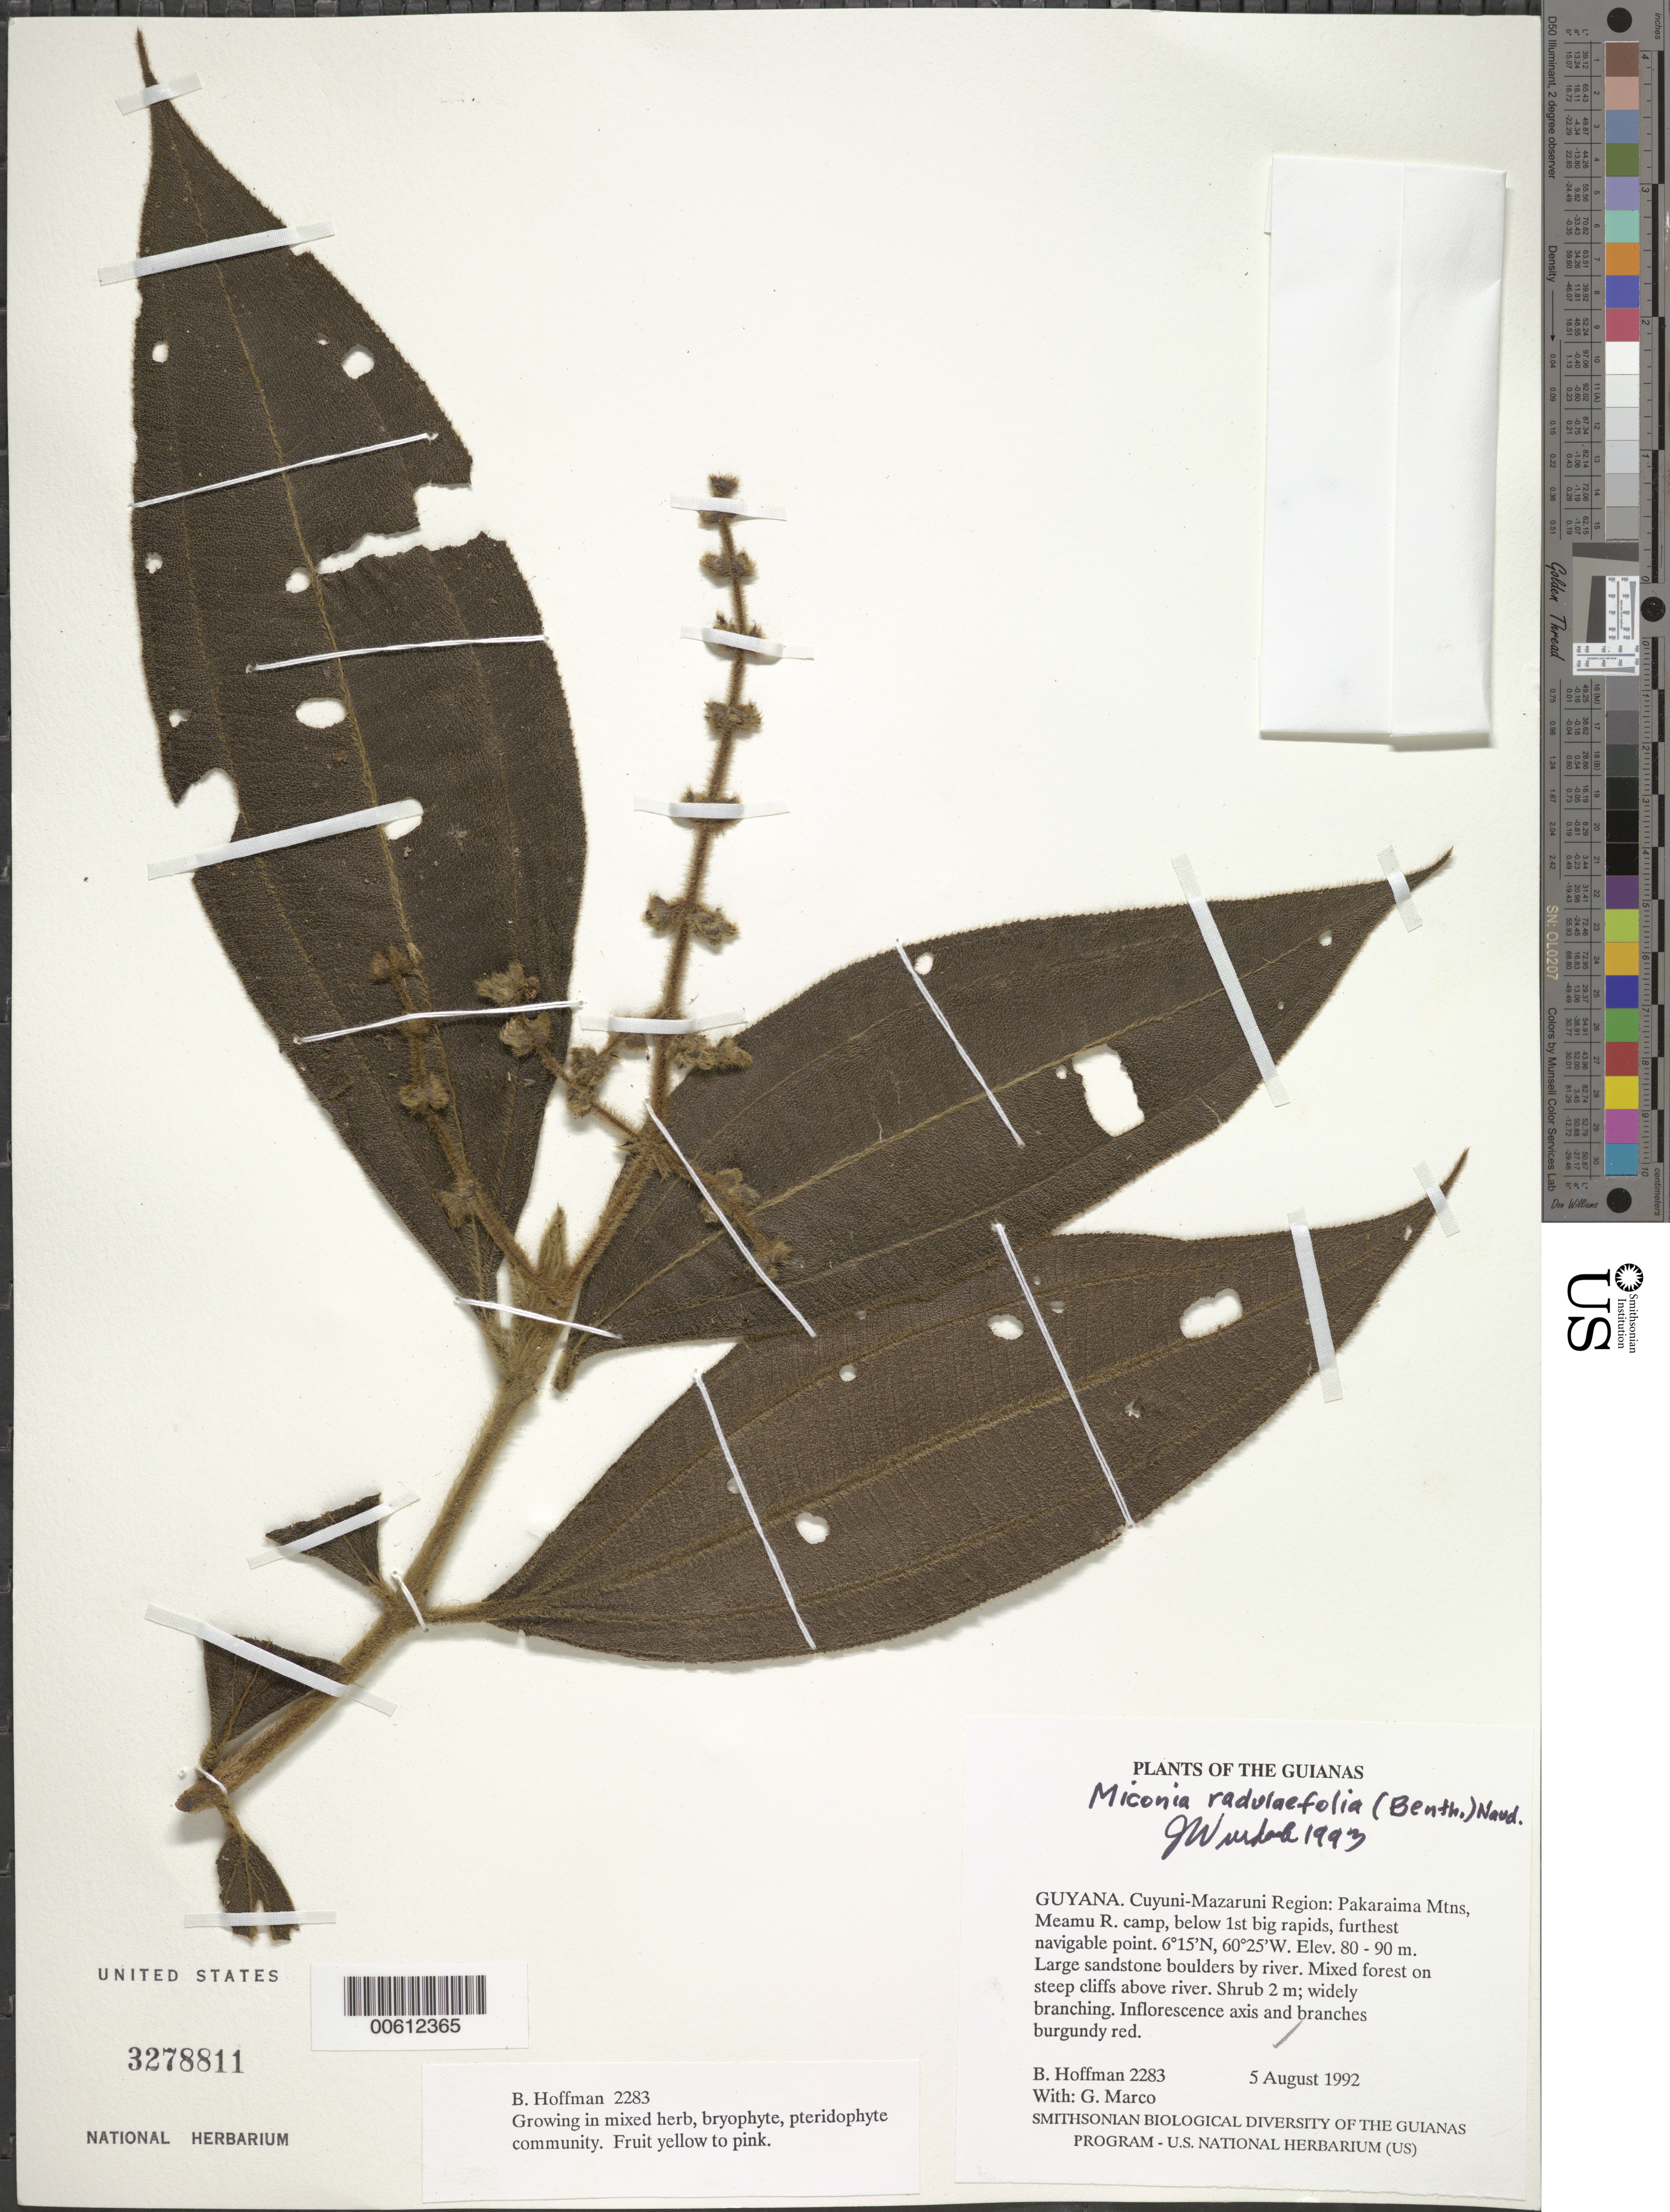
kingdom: Plantae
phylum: Tracheophyta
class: Magnoliopsida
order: Myrtales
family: Melastomataceae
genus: Miconia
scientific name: Miconia radulifolia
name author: (Benth.) Naudin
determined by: Wurdack, John J., (US), US (UNITED STATES)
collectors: B. Hoffman & G. Marco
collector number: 2283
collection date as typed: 5 August 1992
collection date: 1992-08-05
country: Guyana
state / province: Cuyuni-Mazaruni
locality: Pakaraima Mountains, Meamu River camp, below 1st big rapids, furthest navigable point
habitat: Large sandstone boulders by river. Mixed forest on steep cliffs above river; mixed herb, bryophyte, pteridophyte community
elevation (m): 80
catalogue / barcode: US 3278811